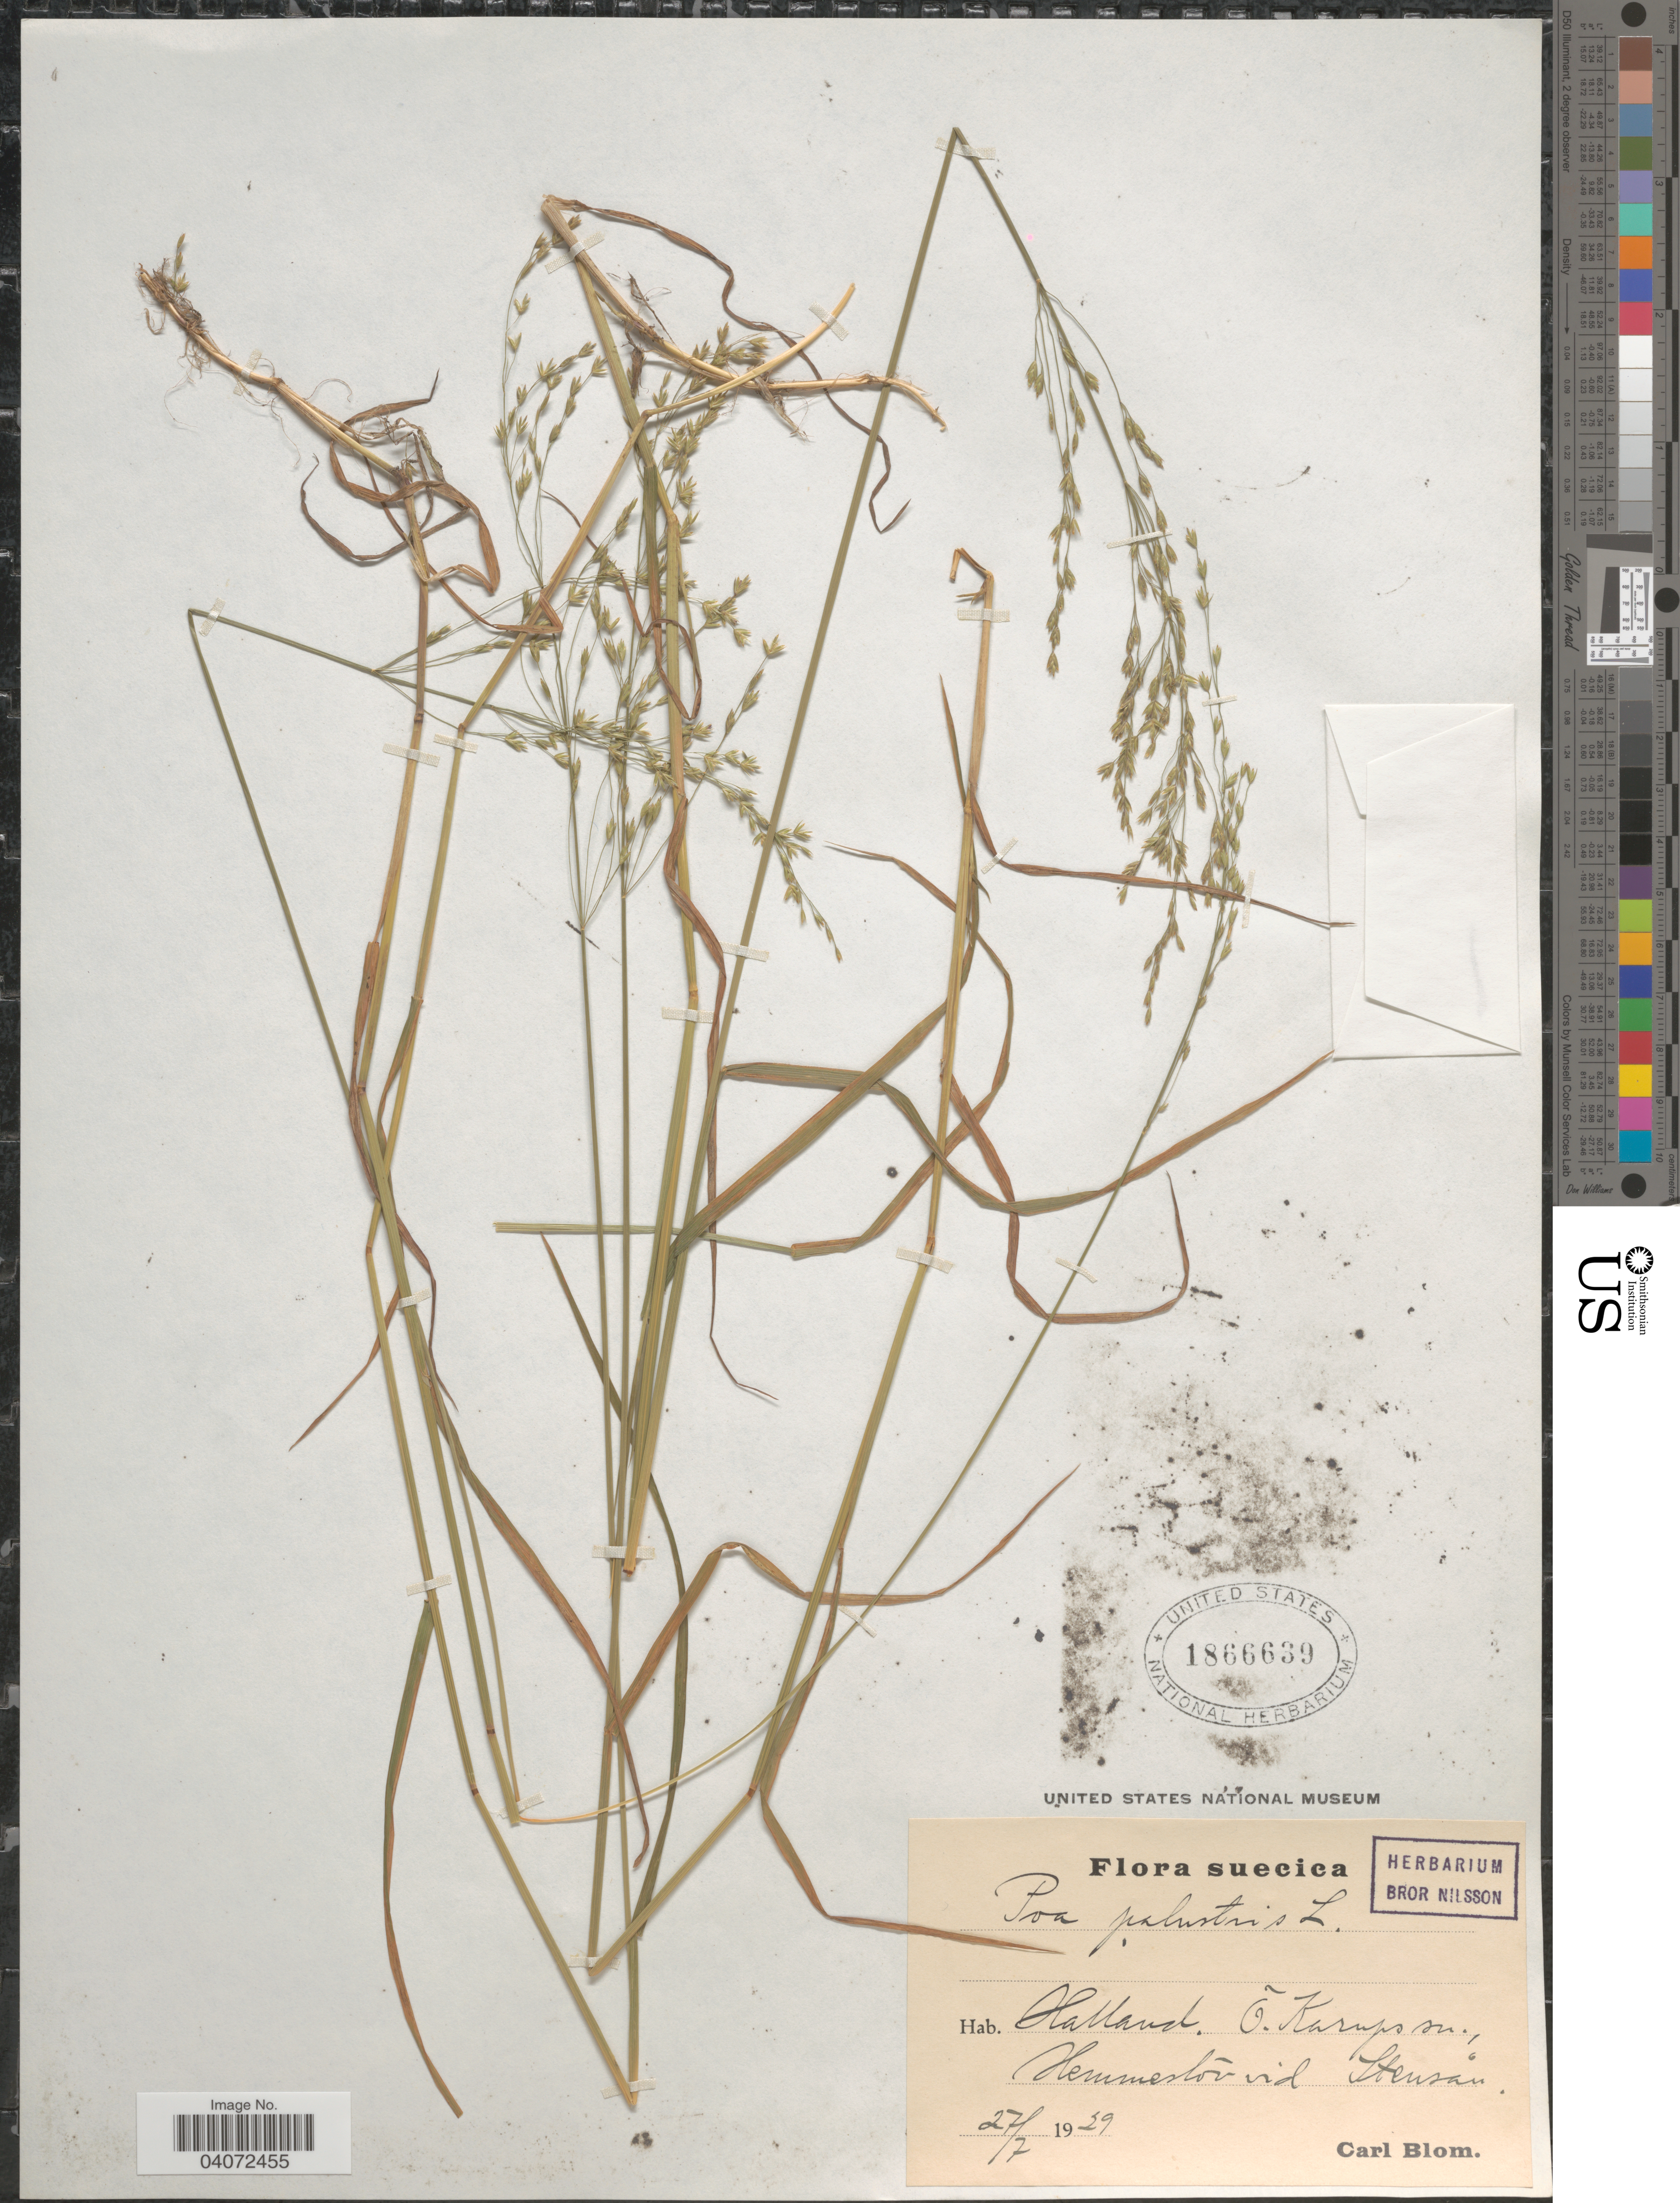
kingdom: Plantae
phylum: Tracheophyta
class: Liliopsida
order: Poales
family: Poaceae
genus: Poa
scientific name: Poa palustris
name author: L.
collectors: C. Blom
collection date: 1929-07-27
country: Sweden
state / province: Halland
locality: Suecica. Halland. Õ. Karup sn., Hemmeslöv Stensån.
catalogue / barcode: US 1866639